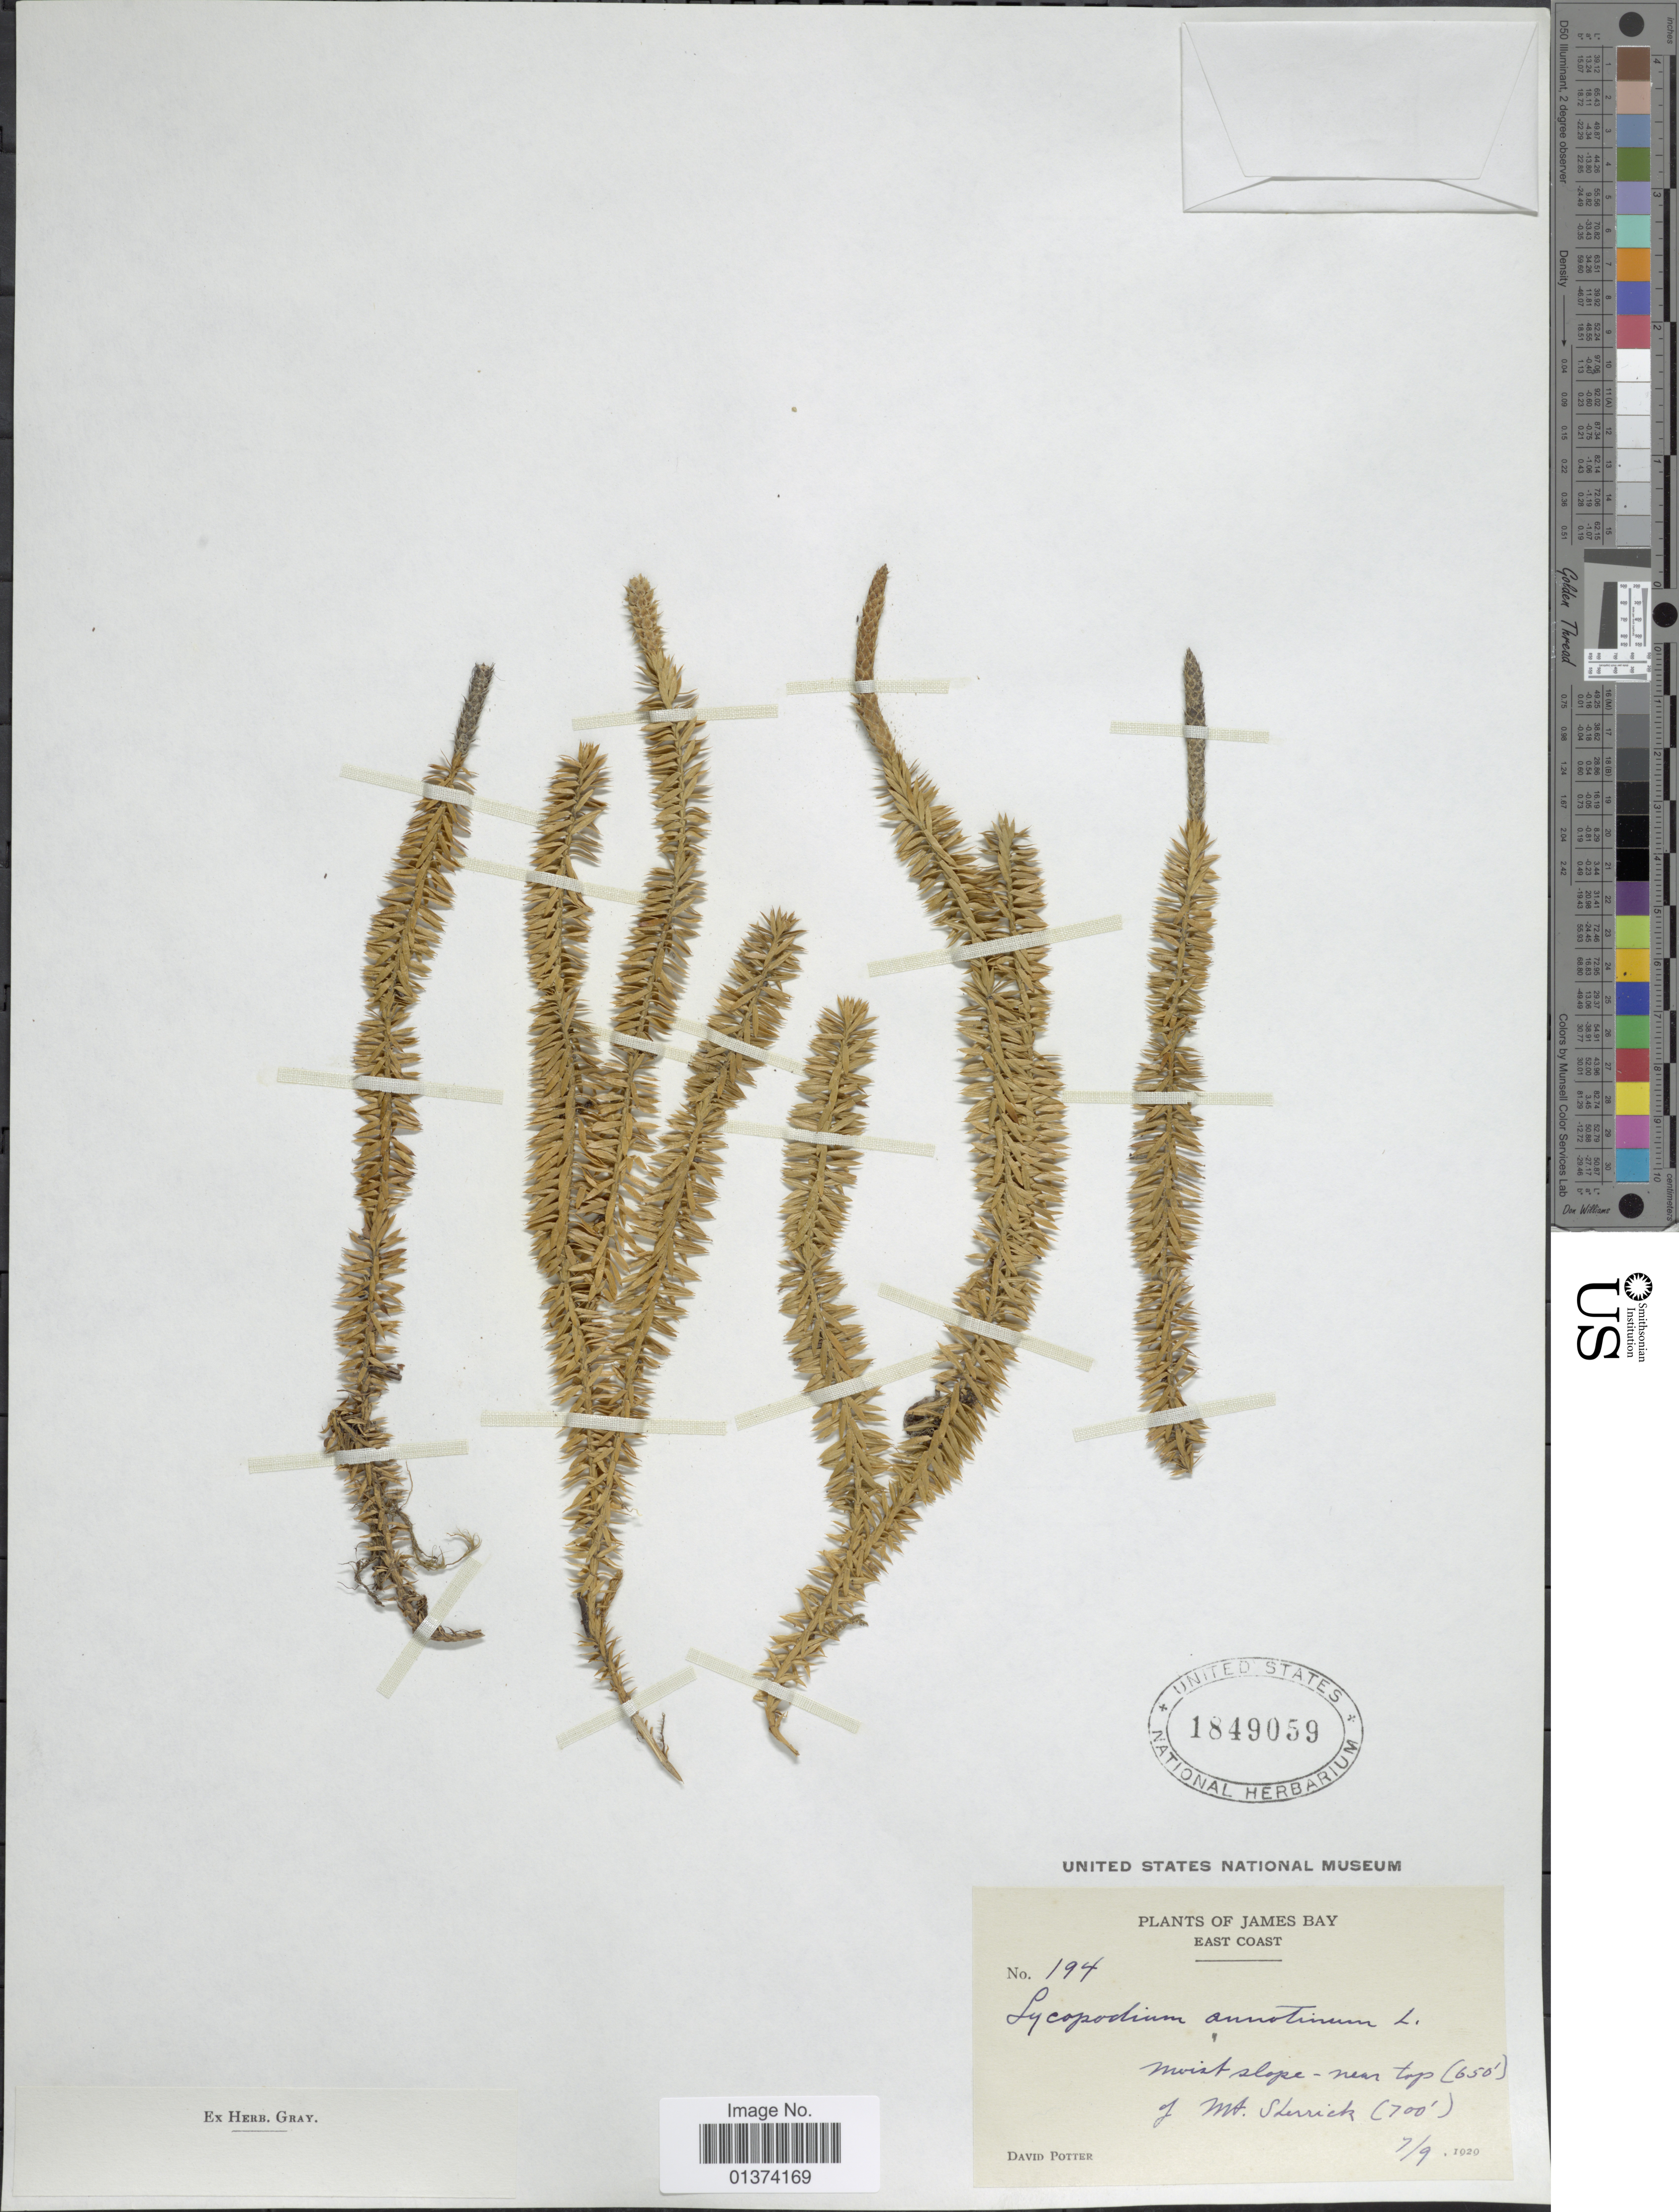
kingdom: Plantae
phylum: Tracheophyta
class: Lycopodiopsida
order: Lycopodiales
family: Lycopodiaceae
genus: Spinulum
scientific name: Spinulum annotinum subsp. annotinum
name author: (L.) A. Haines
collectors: D. Potter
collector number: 194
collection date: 1929-09-07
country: Canada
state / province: Quebec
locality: James Bay, East Coast, moist slope-near top of Mt. Sherrick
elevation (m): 198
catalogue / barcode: US 1849059